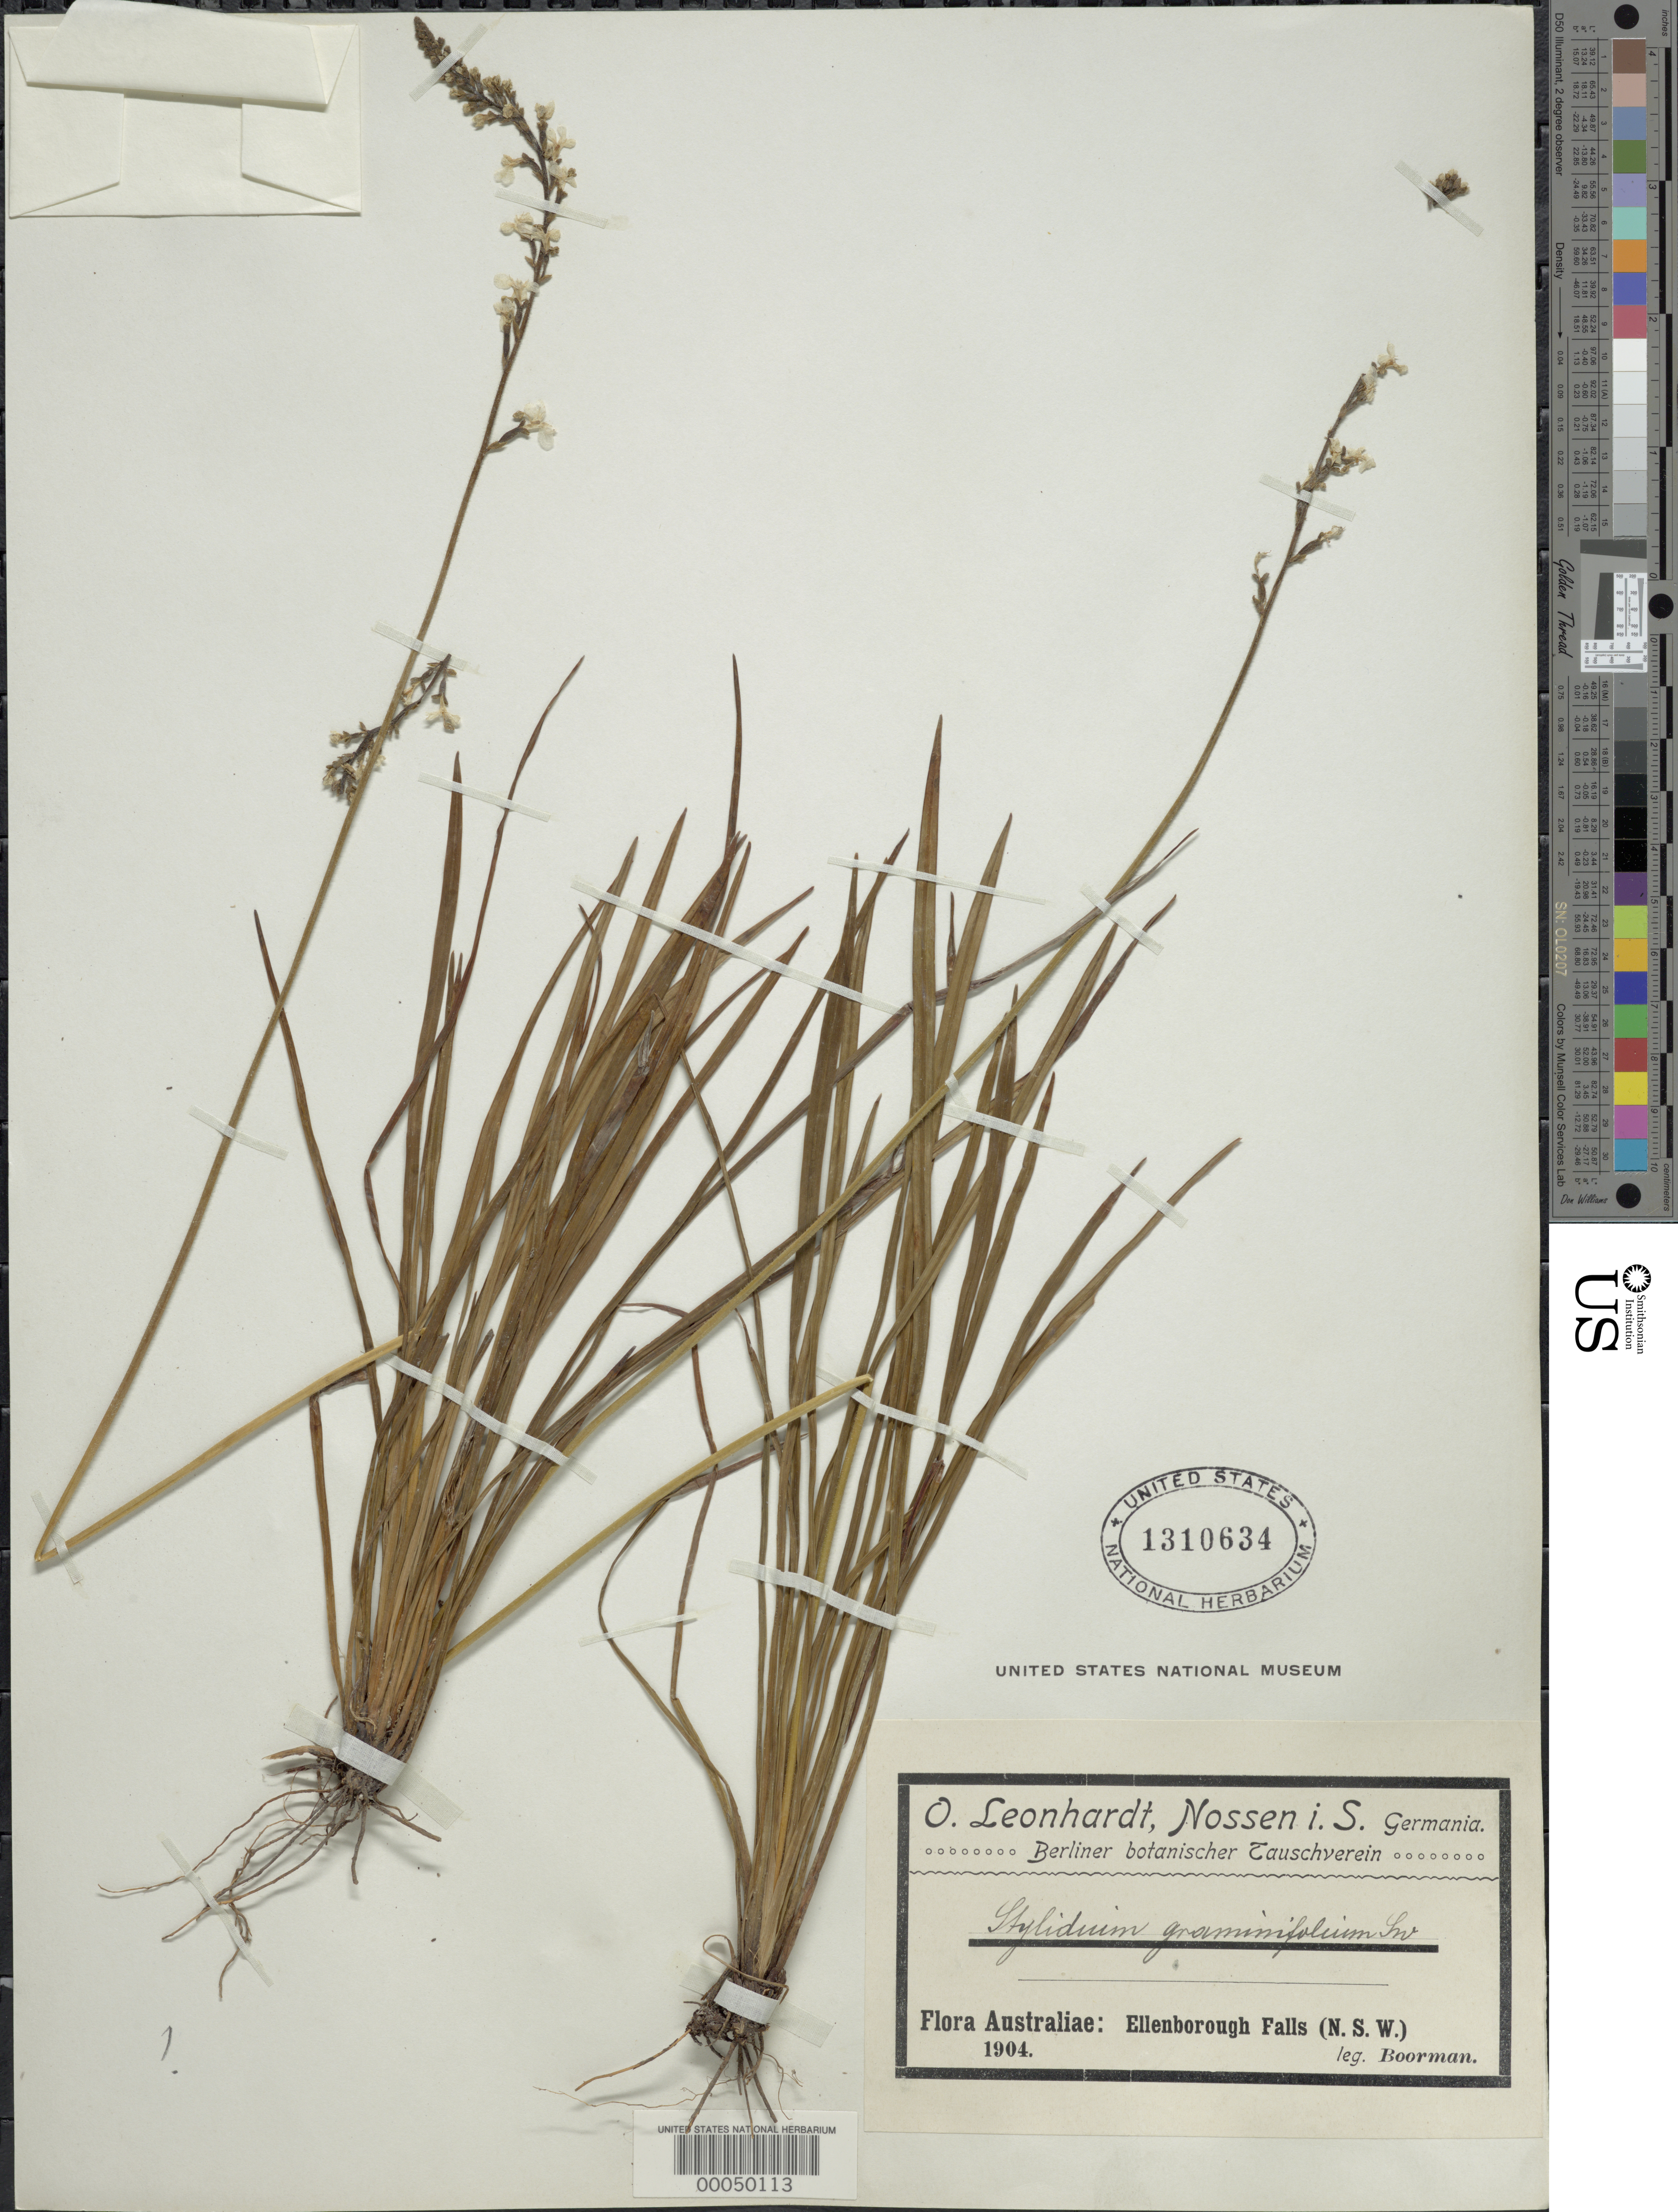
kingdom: Plantae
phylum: Tracheophyta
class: Magnoliopsida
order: Asterales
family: Stylidiaceae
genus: Stylidium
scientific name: Stylidium graminifolium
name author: Sw. ex Willd.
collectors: J. Boorman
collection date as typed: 1904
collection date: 1904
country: Australia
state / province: New South Wales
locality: Ellenborough falls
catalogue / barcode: US 1310634